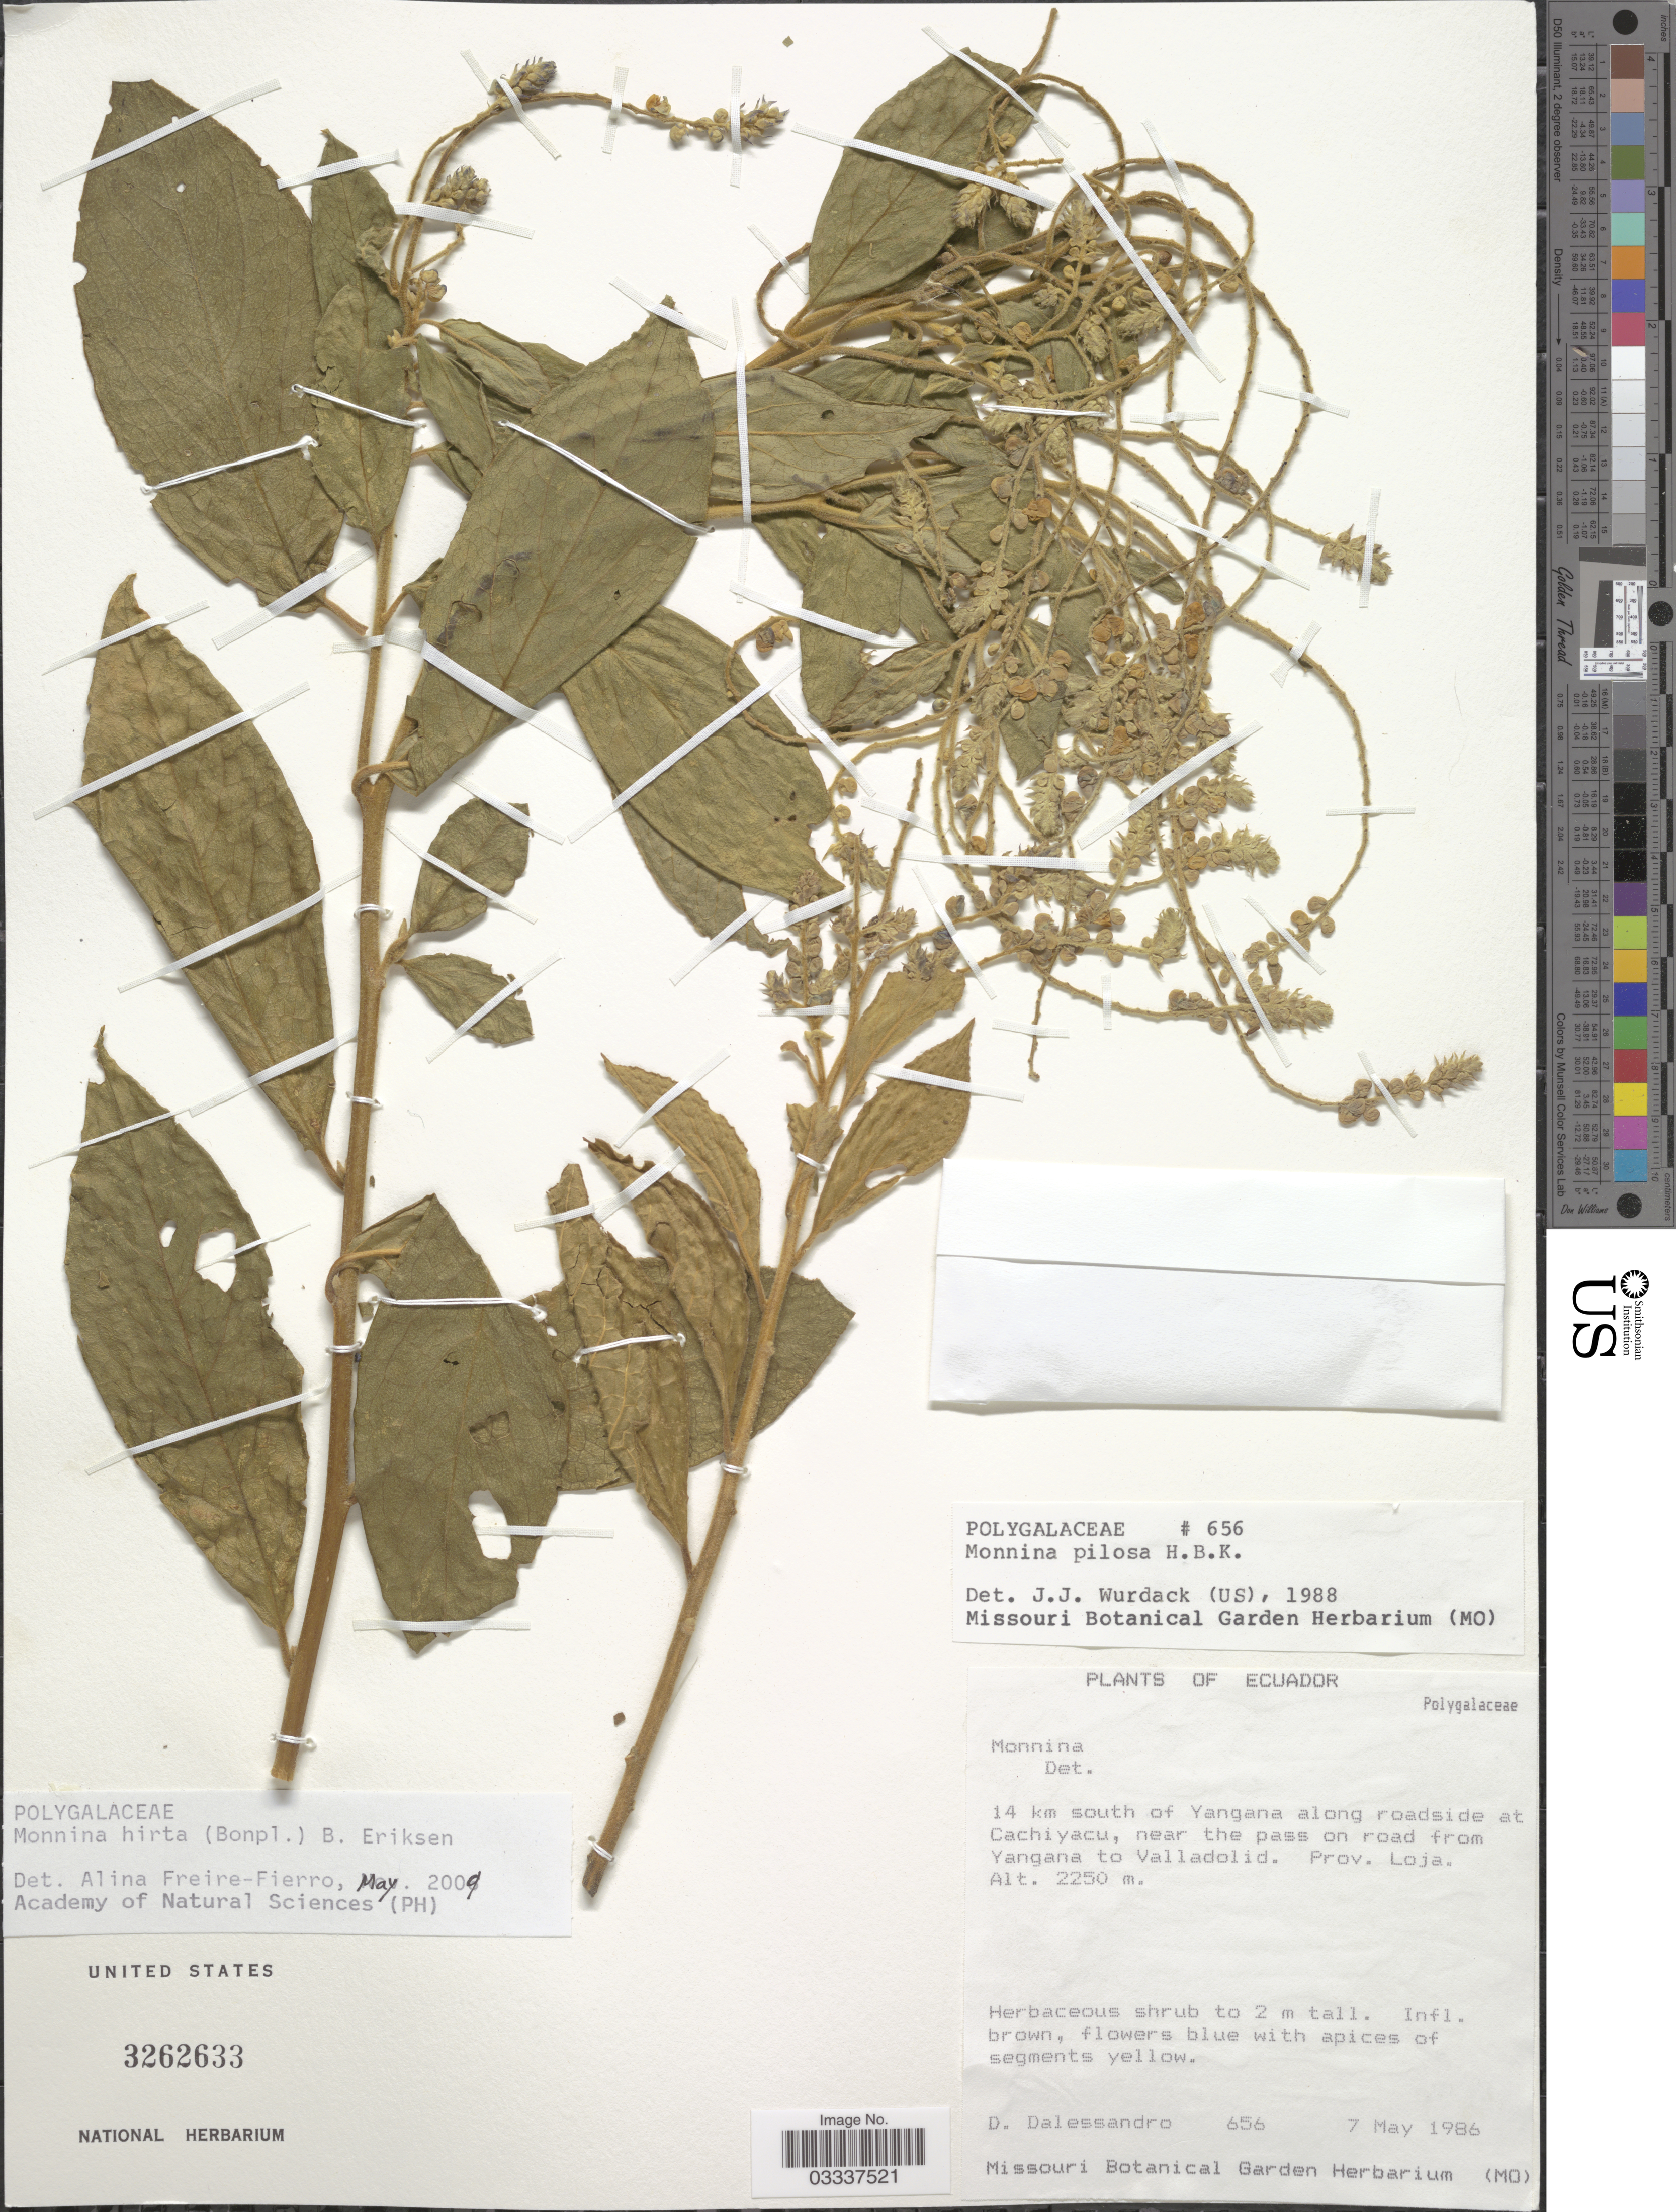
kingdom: Plantae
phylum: Tracheophyta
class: Magnoliopsida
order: Fabales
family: Polygalaceae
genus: Monnina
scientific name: Monnina hirta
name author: (Bonpl.) B. Eriksen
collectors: D. D'alessandro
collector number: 656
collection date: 1986-05-07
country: Ecuador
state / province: Loja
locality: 14 km south of Yangana along roadside at Cachiyacu, near the pass on road from Yangana to Valladolid.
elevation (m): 2250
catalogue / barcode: US 3262633